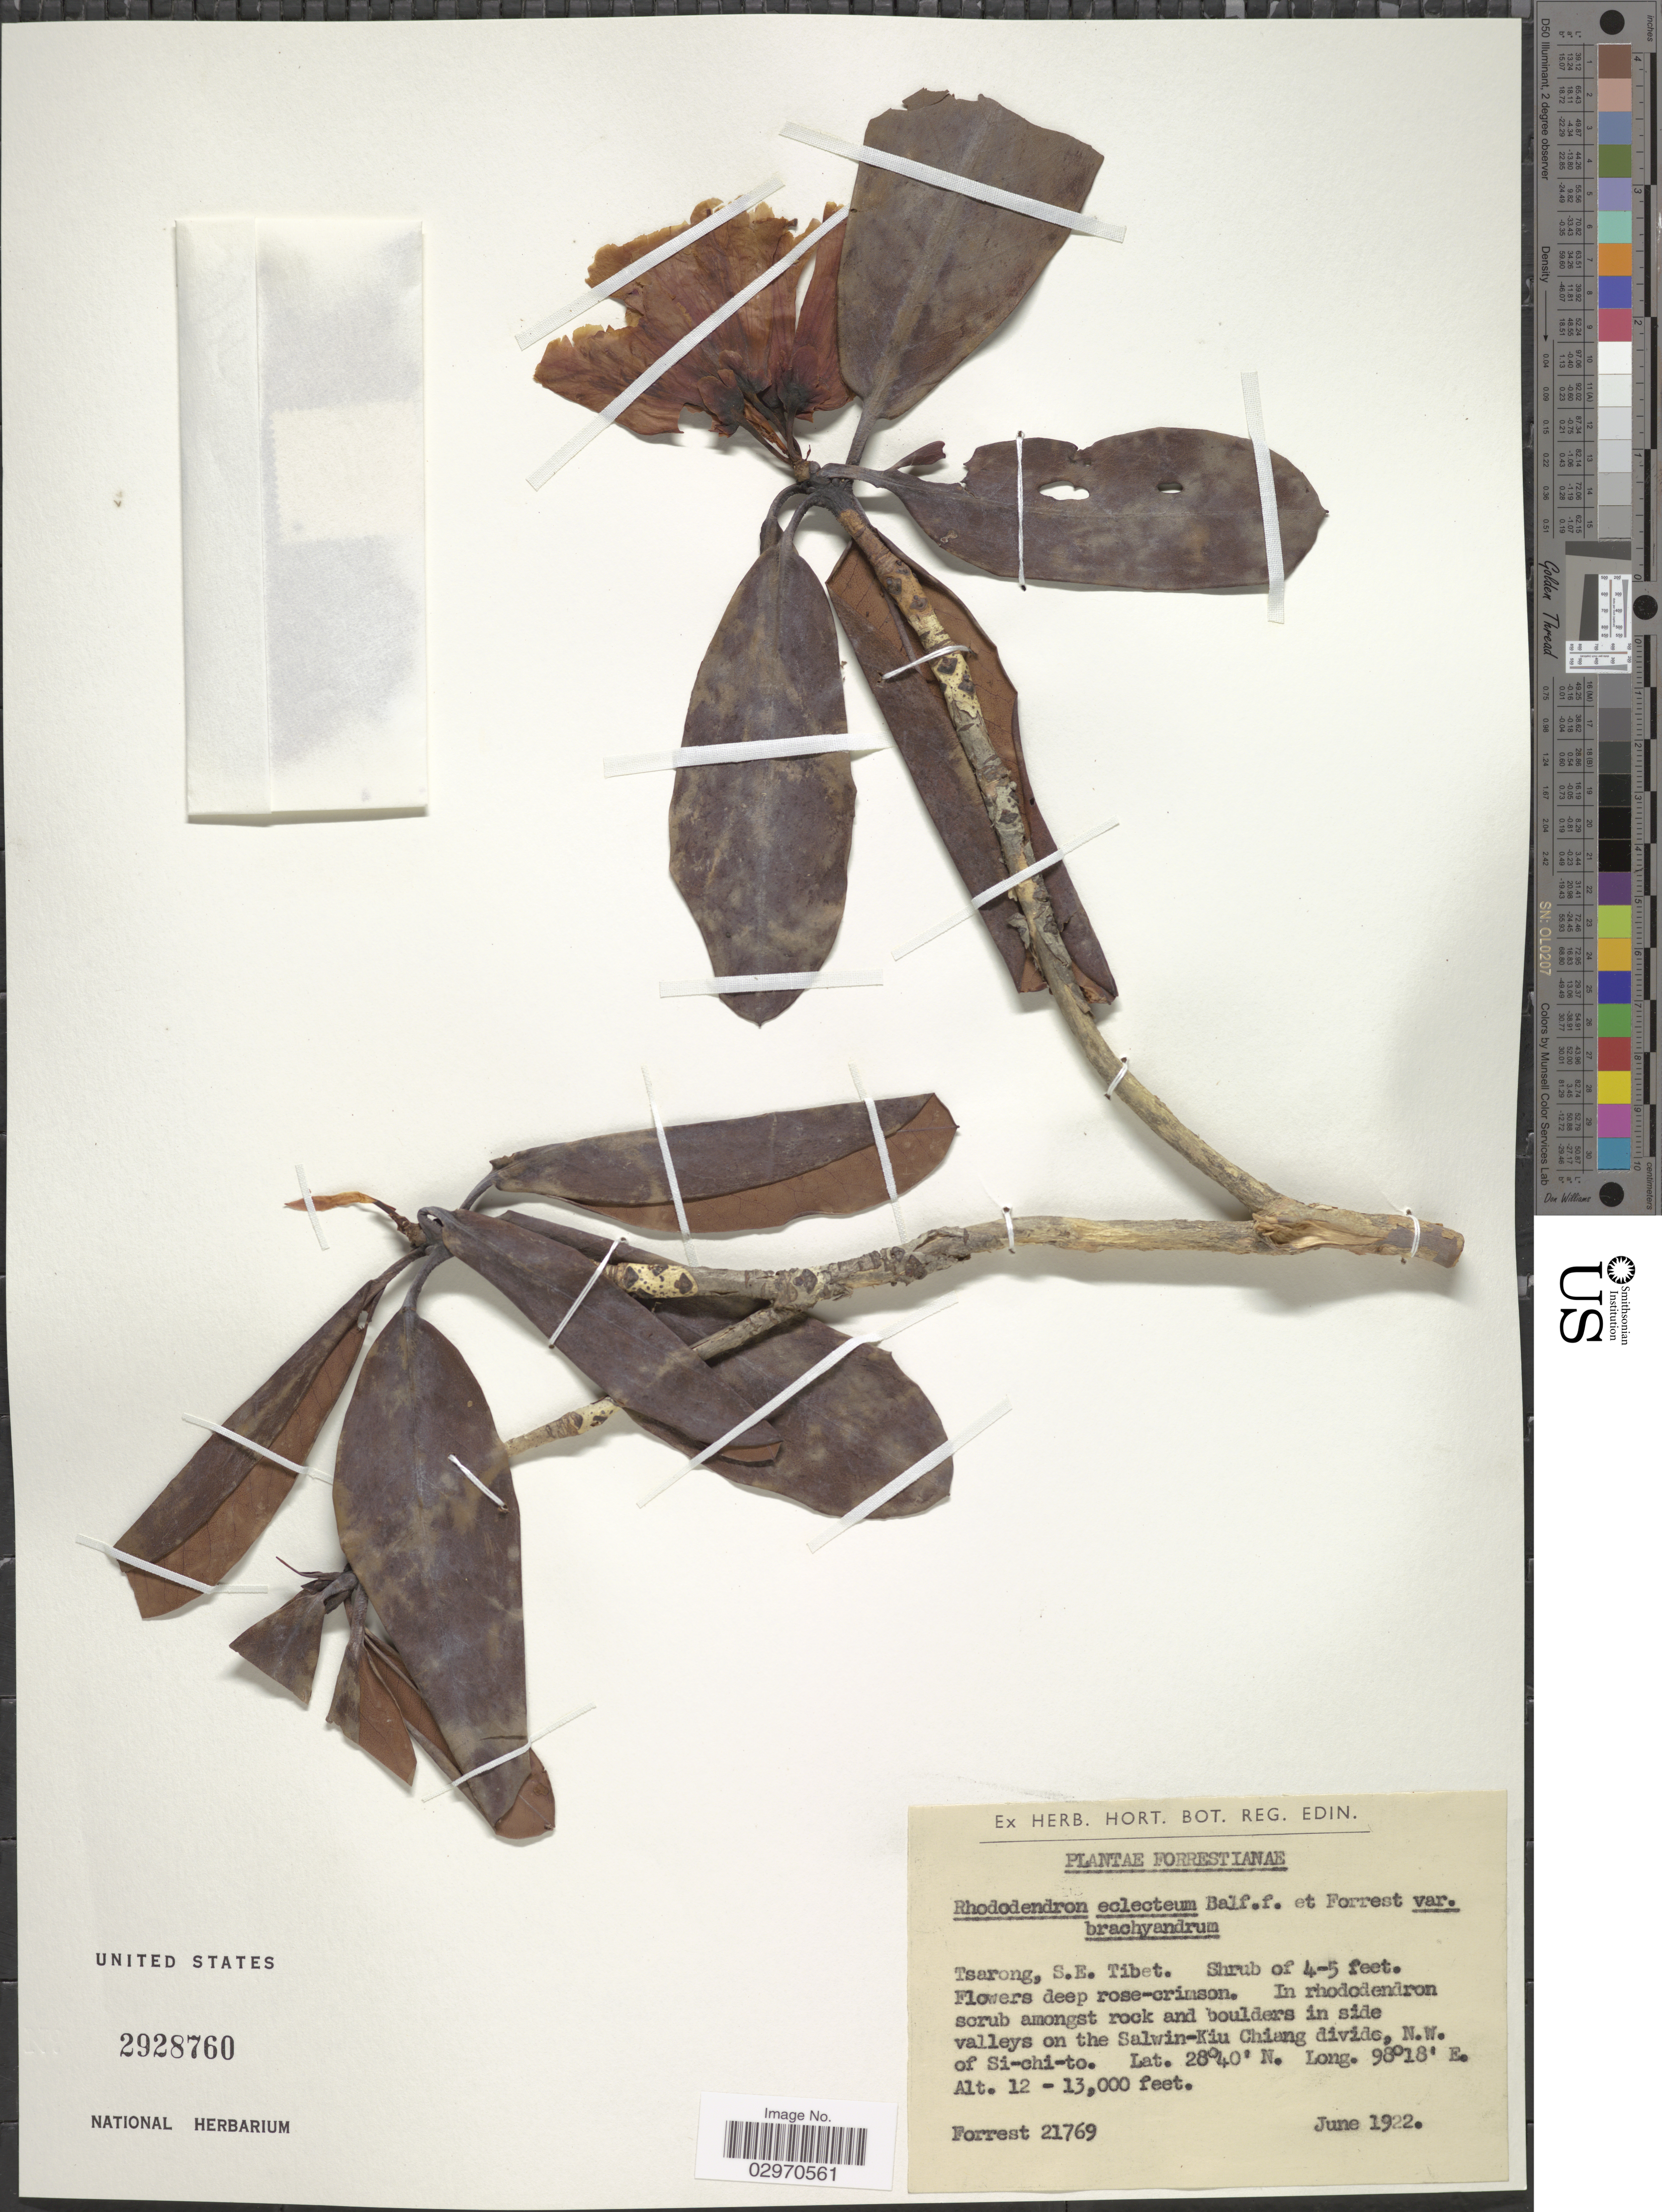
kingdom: Plantae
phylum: Tracheophyta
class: Magnoliopsida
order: Ericales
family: Ericaceae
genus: Rhododendron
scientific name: Rhododendron eclecteum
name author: Balf. f. & Forrest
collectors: -. Forrest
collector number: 21769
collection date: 1922-06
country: China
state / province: Xizang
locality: Tsarong, S.E. Tibet. In side valleys on the Salwin-Kiu Chiang divide, N.W. of Si-chi-to.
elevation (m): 3658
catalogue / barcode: US 2928760